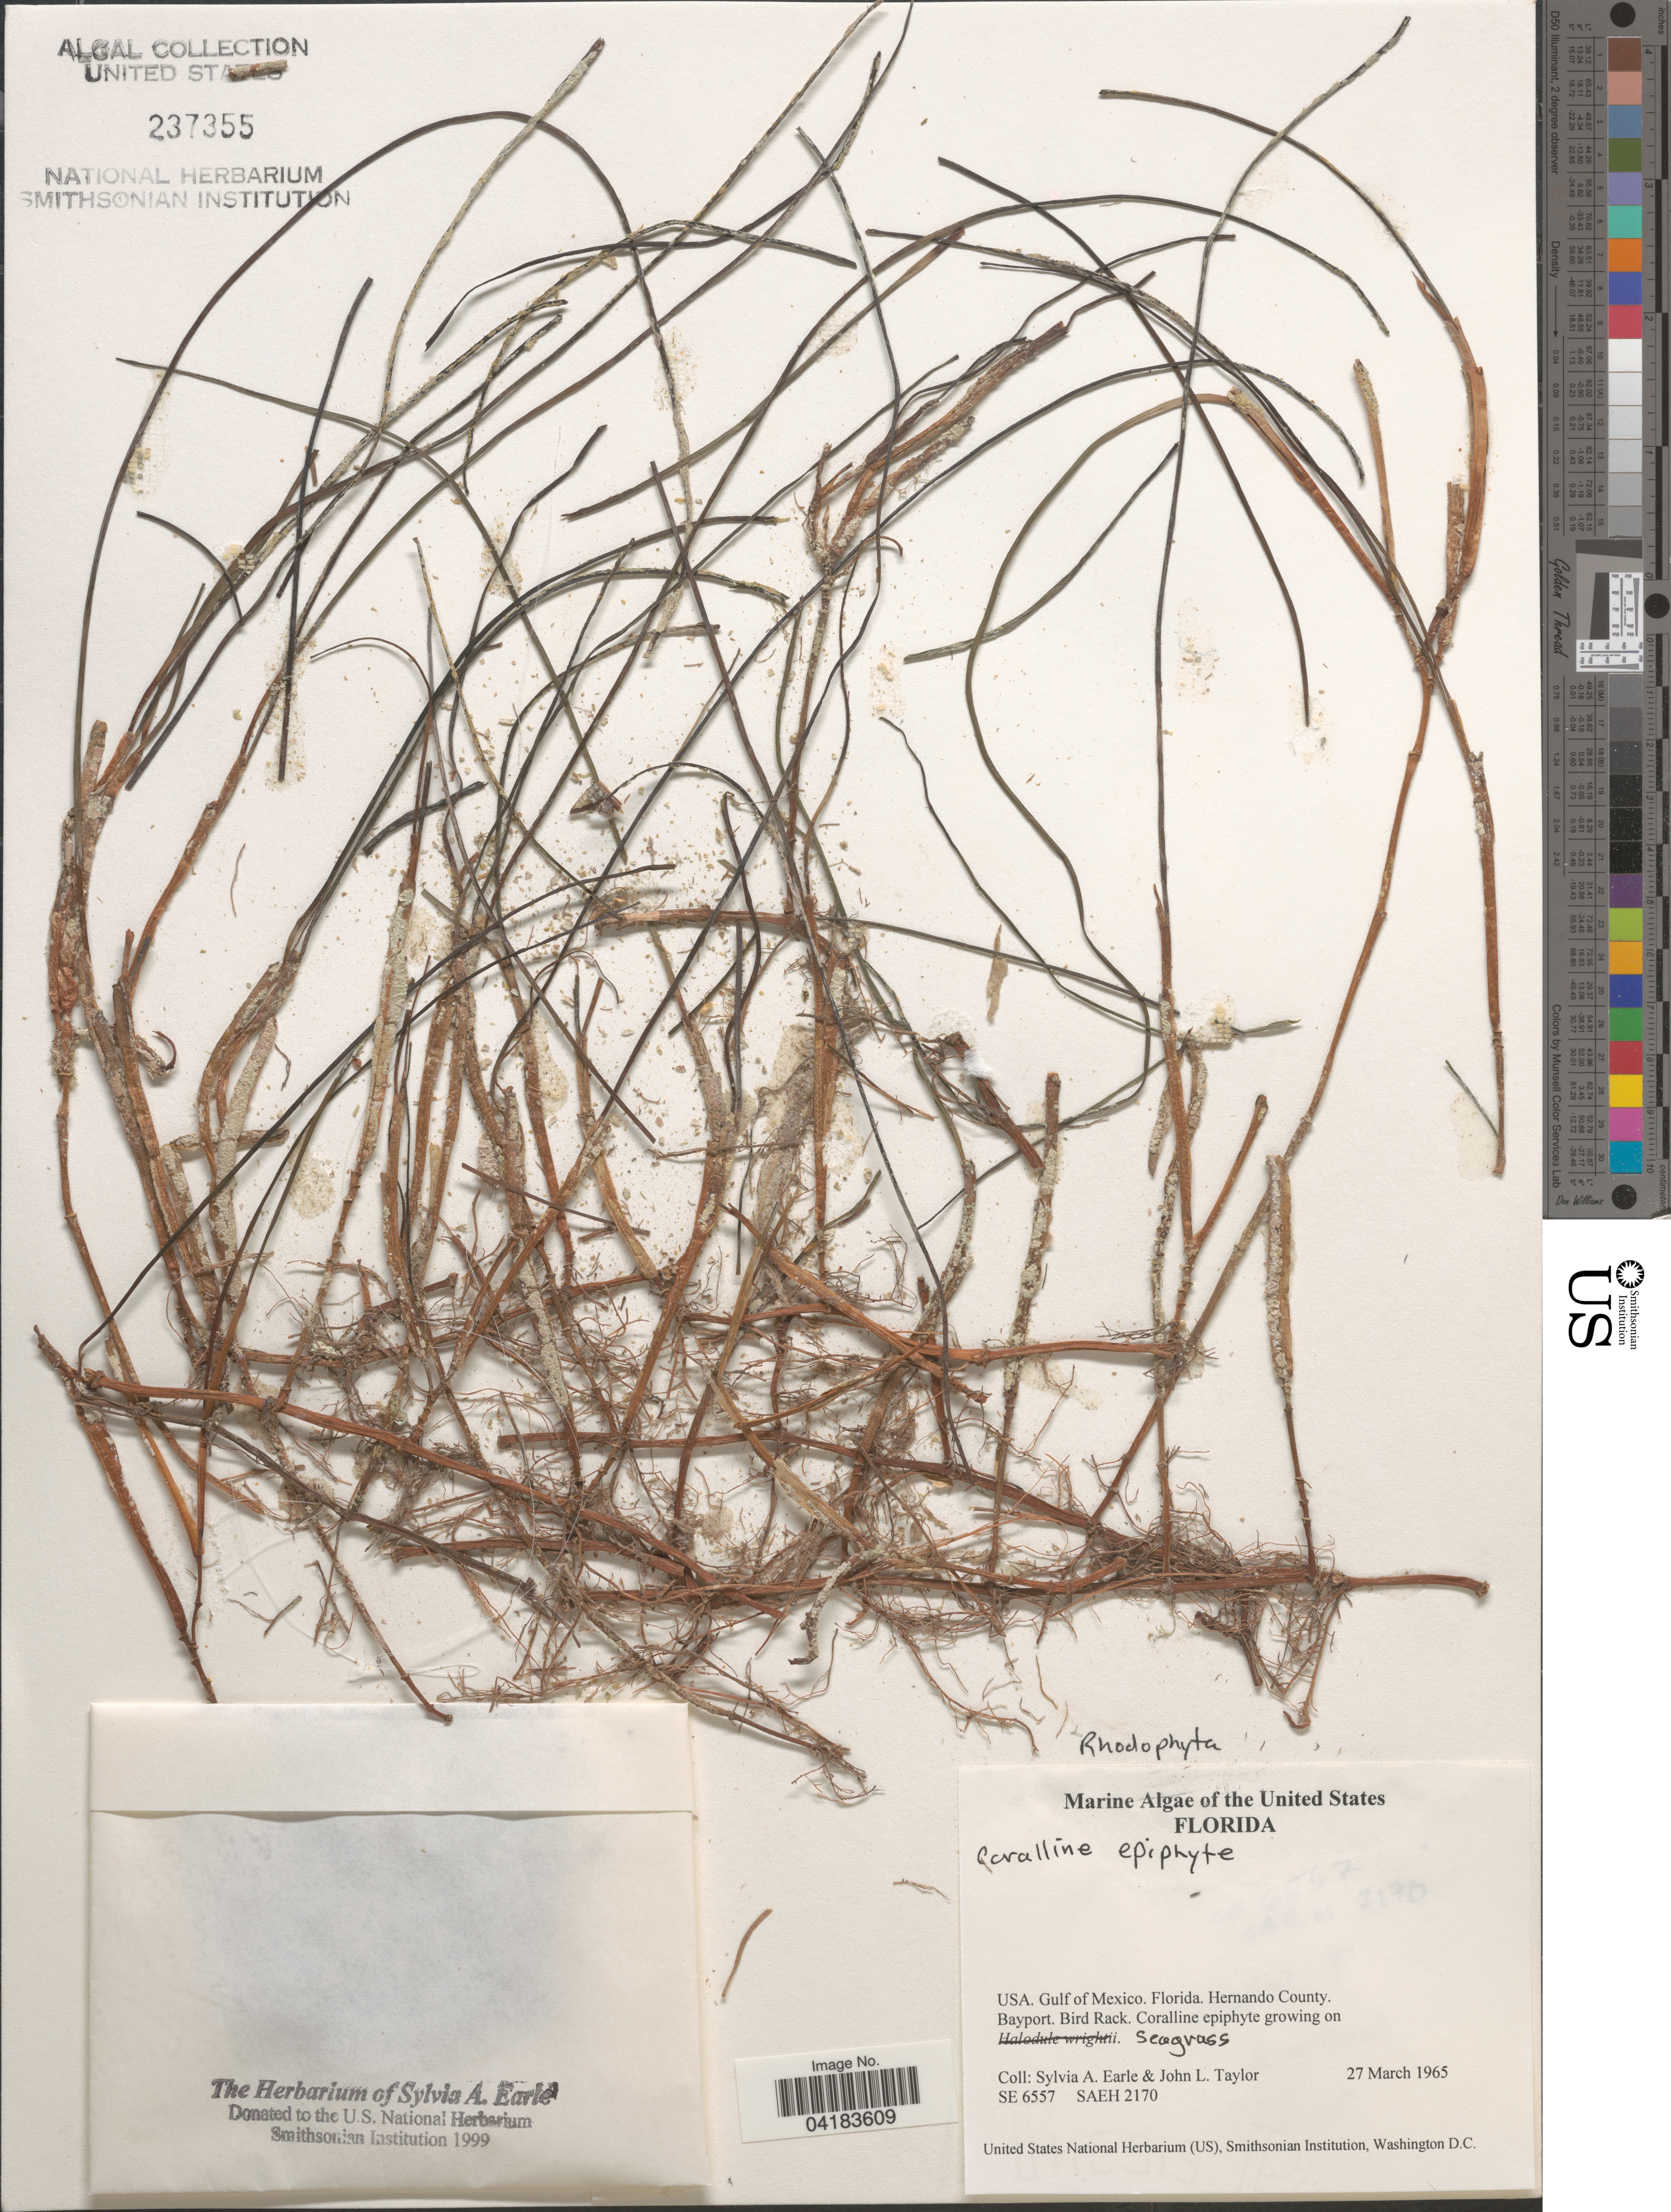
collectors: S. A. Earle & J. L. Taylor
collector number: SE6557/SAEH2170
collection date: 1965-03-27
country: United States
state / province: Florida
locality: Gulf of Mexico. Hernando County. Bayport. Bird Rack.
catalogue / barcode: US 237355